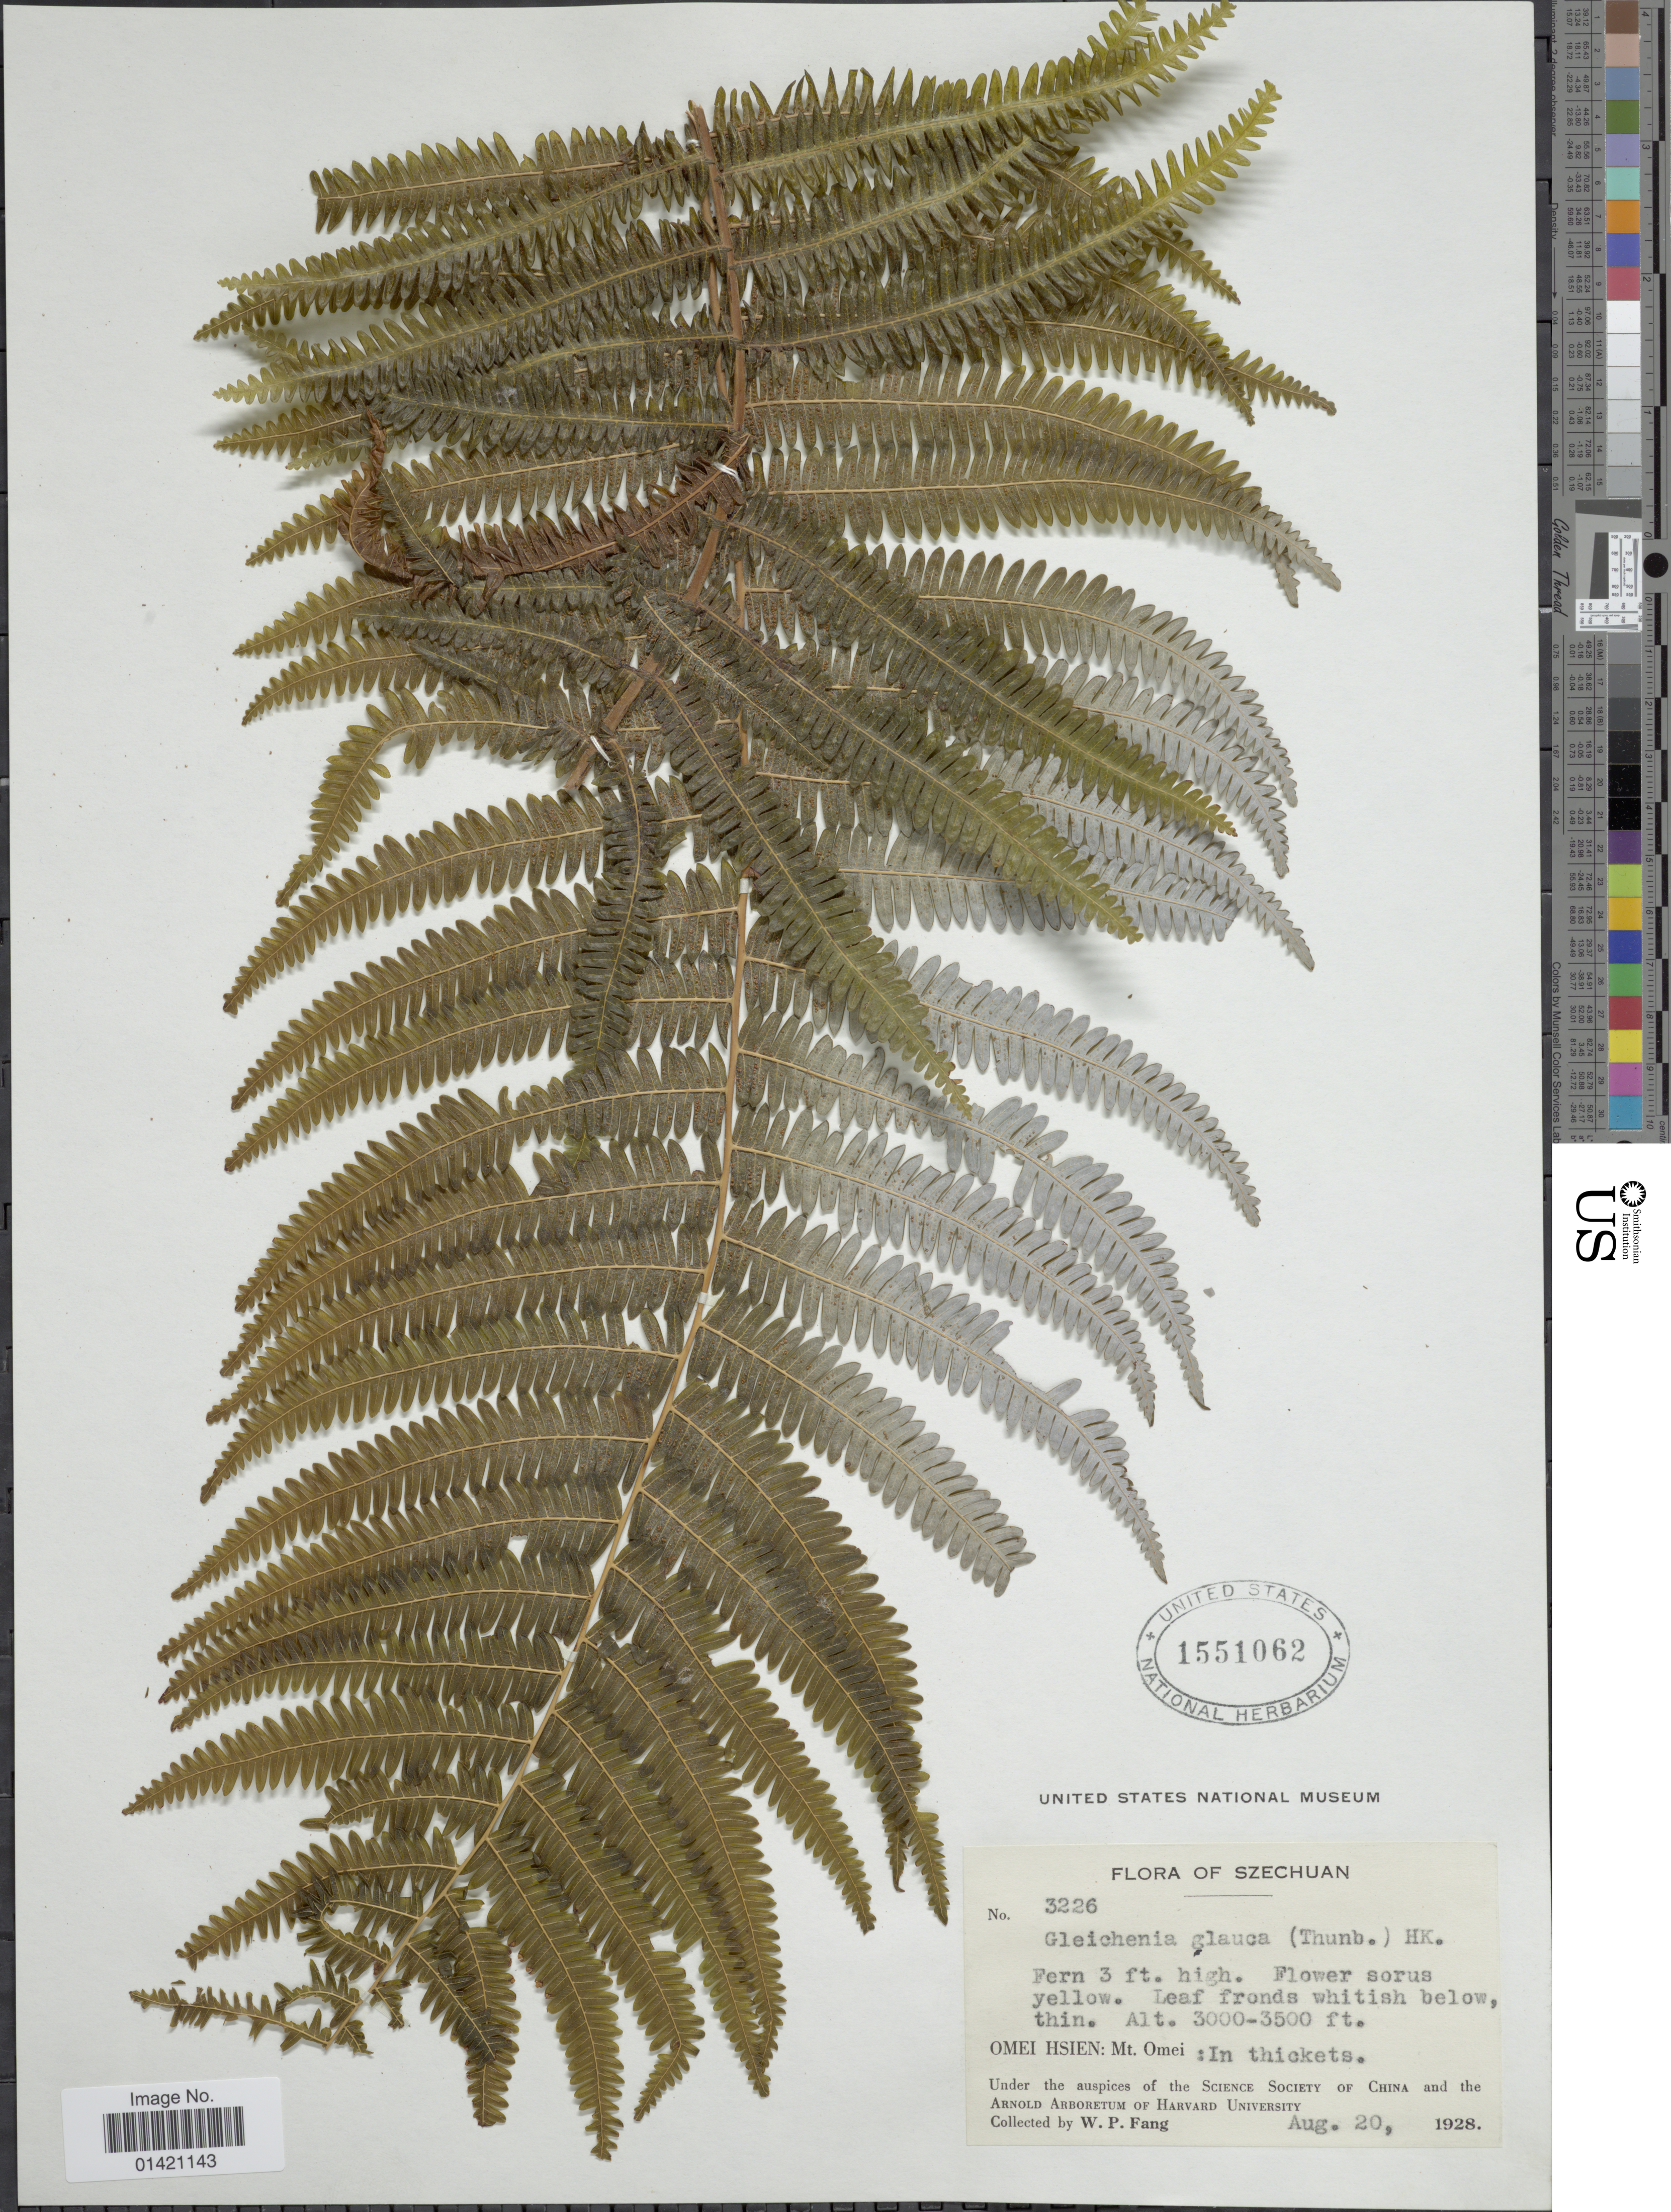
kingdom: Plantae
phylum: Tracheophyta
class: Polypodiopsida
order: Gleicheniales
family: Gleicheniaceae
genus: Diplopterygium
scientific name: Diplopterygium glaucum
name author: (Thunb. ex Houtt.) Nakai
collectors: W. P. Fang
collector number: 3226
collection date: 1928-08-20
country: China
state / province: Sichuan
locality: Szechuan. Omei Hsien: Mt. Omei.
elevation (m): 914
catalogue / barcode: US 1551062